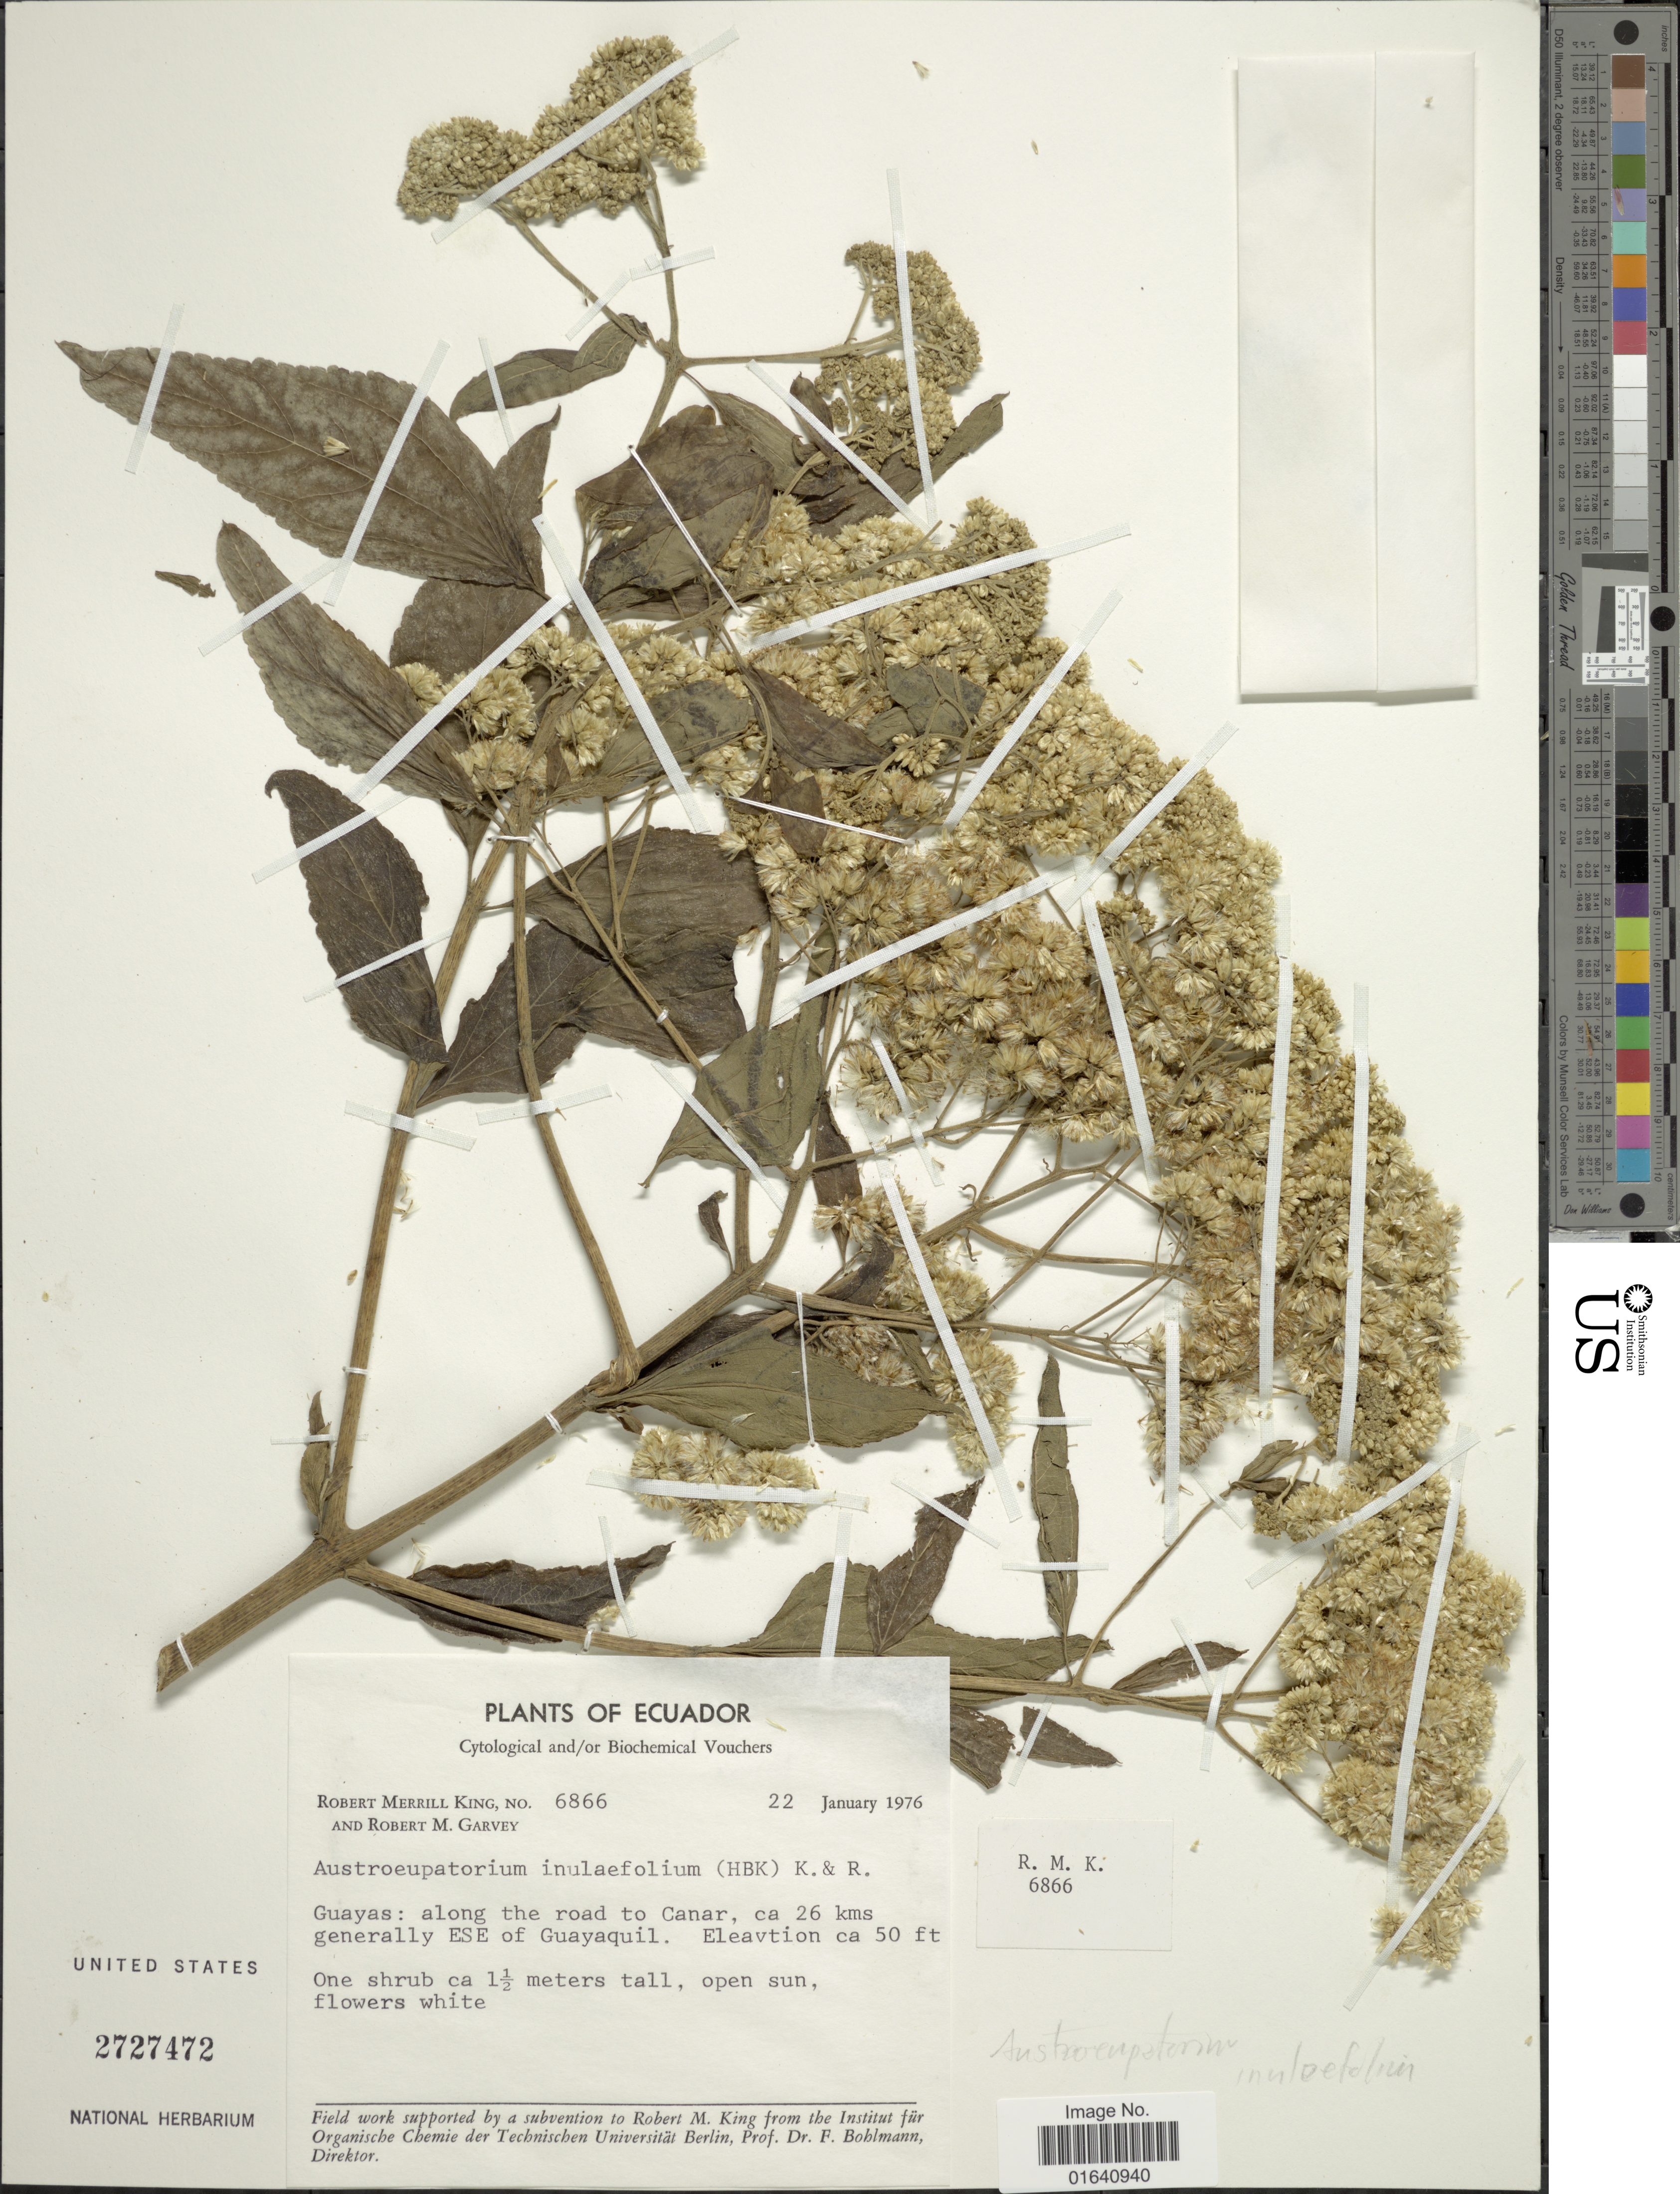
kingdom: Plantae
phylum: Tracheophyta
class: Magnoliopsida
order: Asterales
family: Asteraceae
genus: Austroeupatorium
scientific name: Austroeupatorium decemflorum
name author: (DC.) R.M. King & H. Rob.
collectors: R. M. King & R. Garvey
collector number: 6866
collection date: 1976-01-22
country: Ecuador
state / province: Guayas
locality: Along the road to Cabar, ca 26 kms generally ESE of Guayaquil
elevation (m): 15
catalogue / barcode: US 2727472